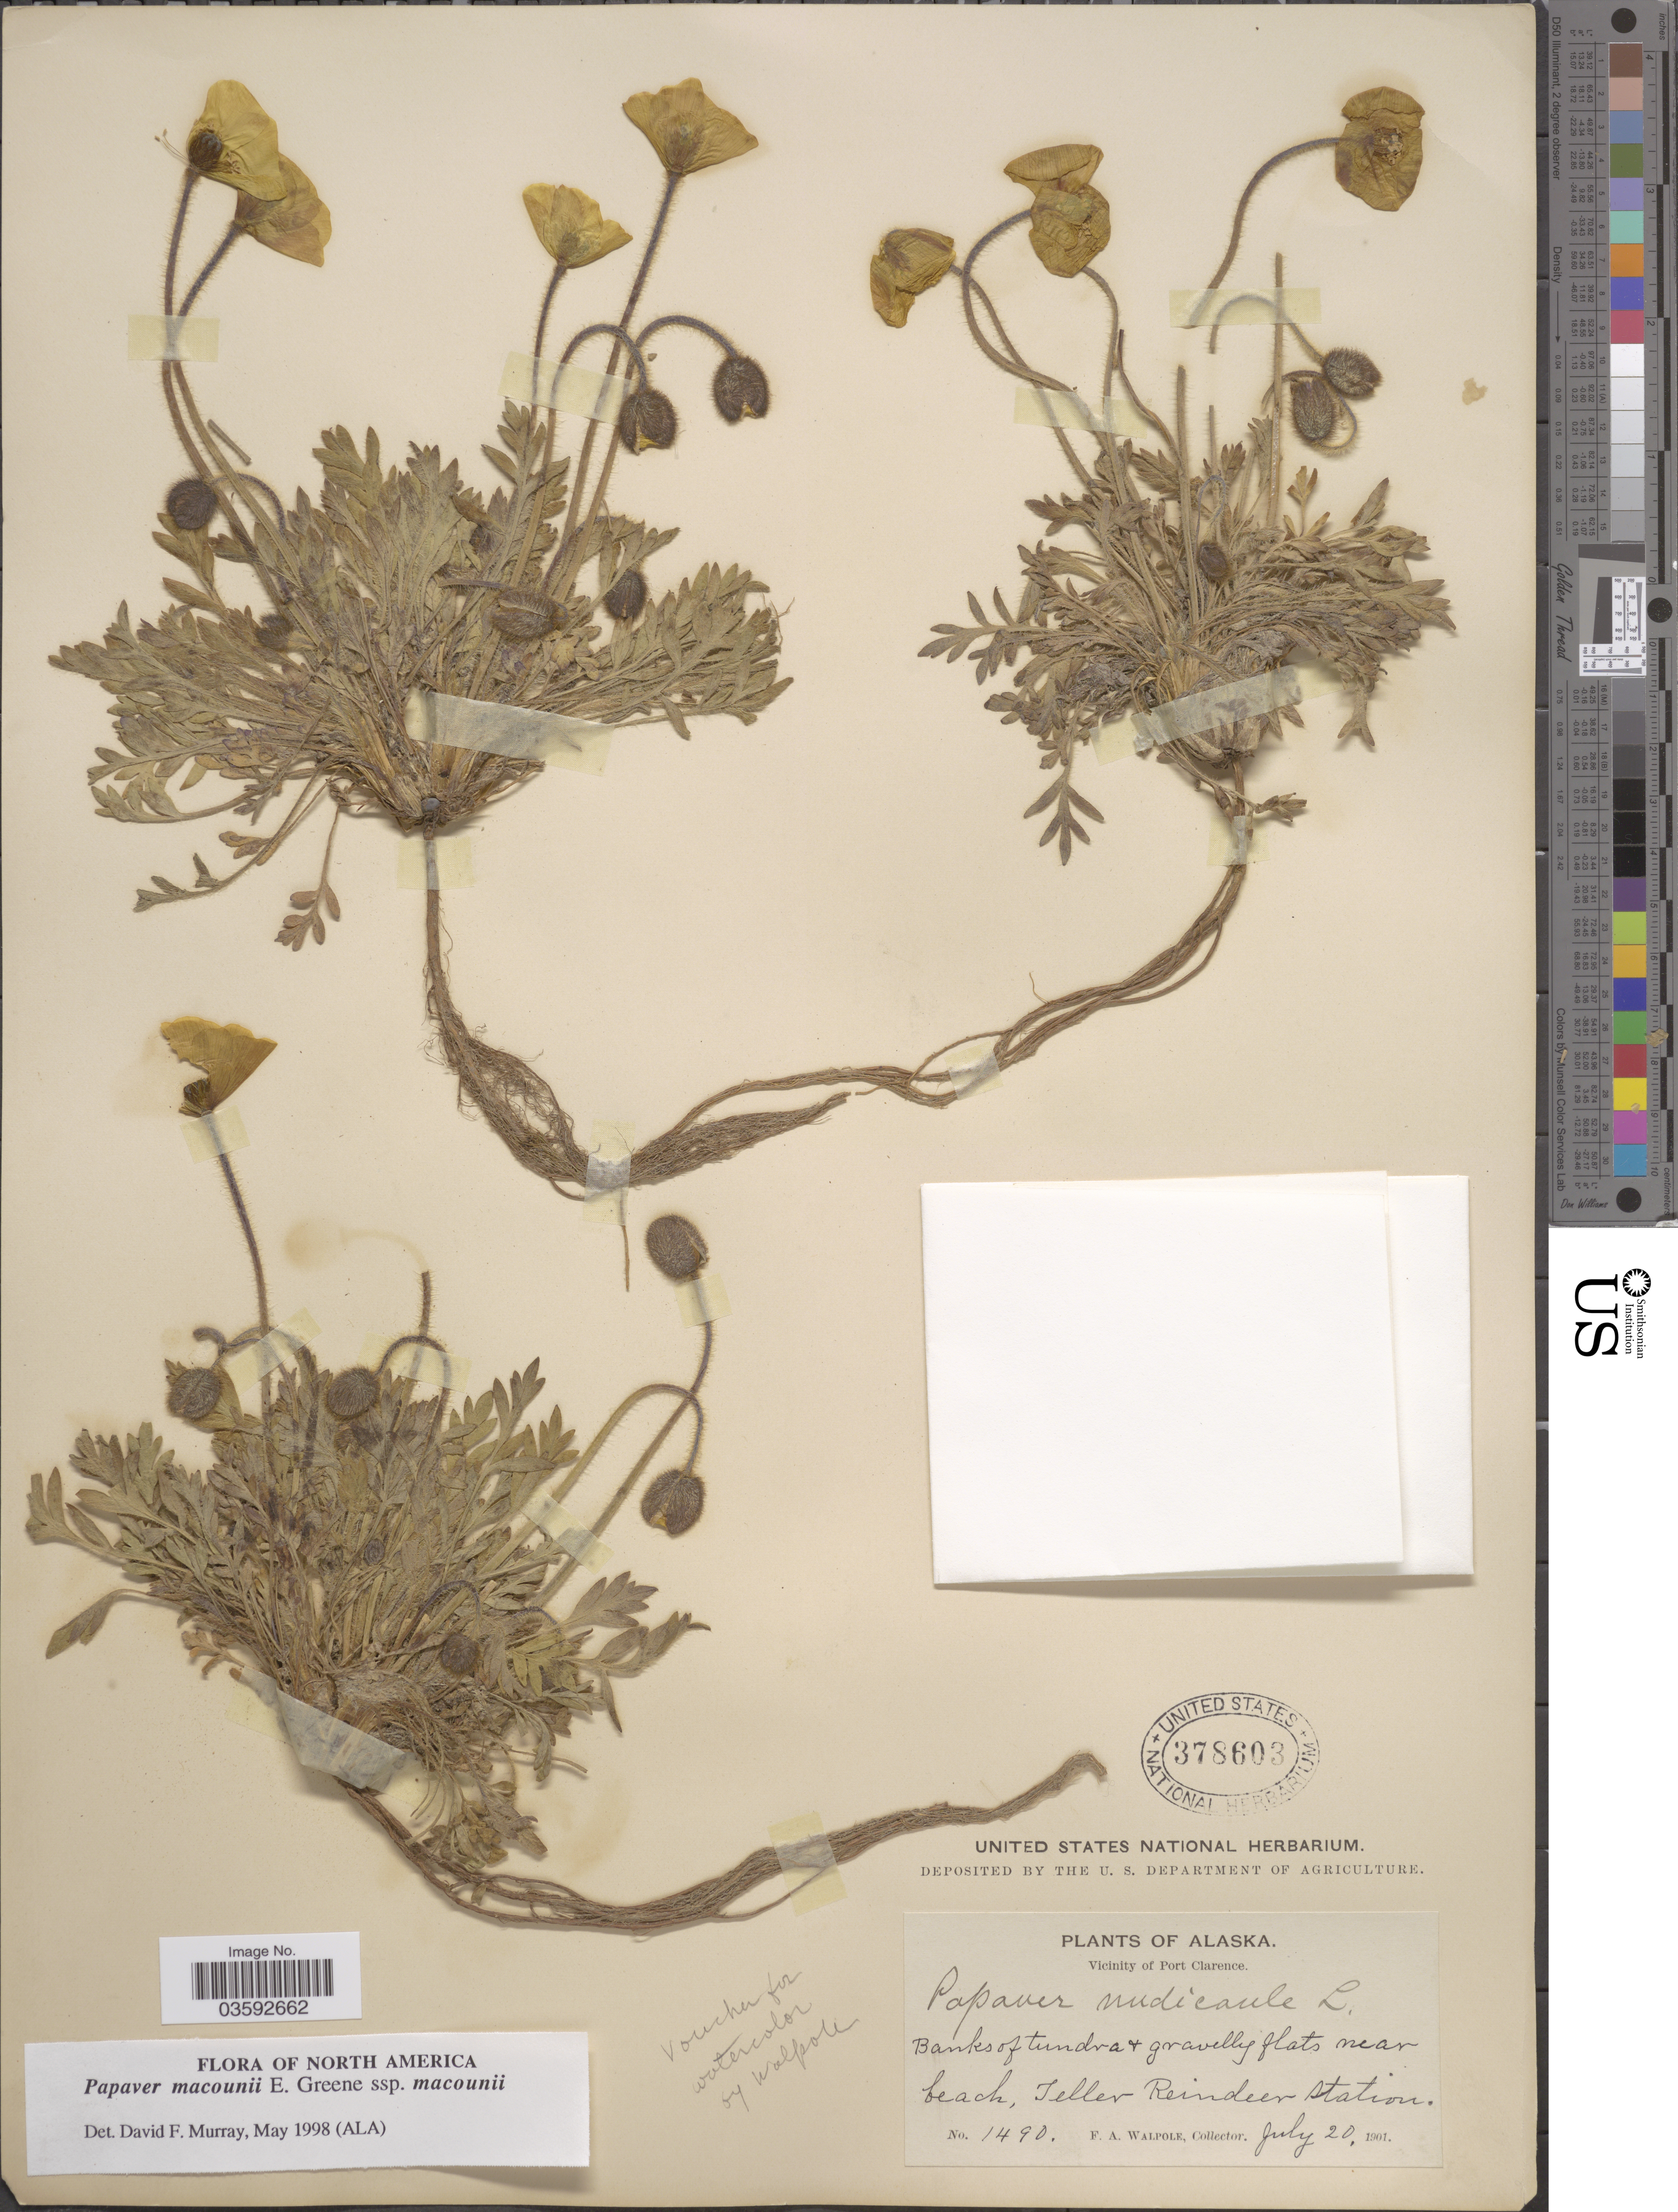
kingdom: Plantae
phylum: Tracheophyta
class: Magnoliopsida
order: Ranunculales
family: Papaveraceae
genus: Papaver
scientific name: Papaver macounii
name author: Greene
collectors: F. Walpole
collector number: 1490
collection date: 1901-07-20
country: United States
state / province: Alaska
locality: Vicinity of Port Clarence. Banks of tundra & gravelly flats near beach, Teller Reindeer Station.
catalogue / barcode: US 378603